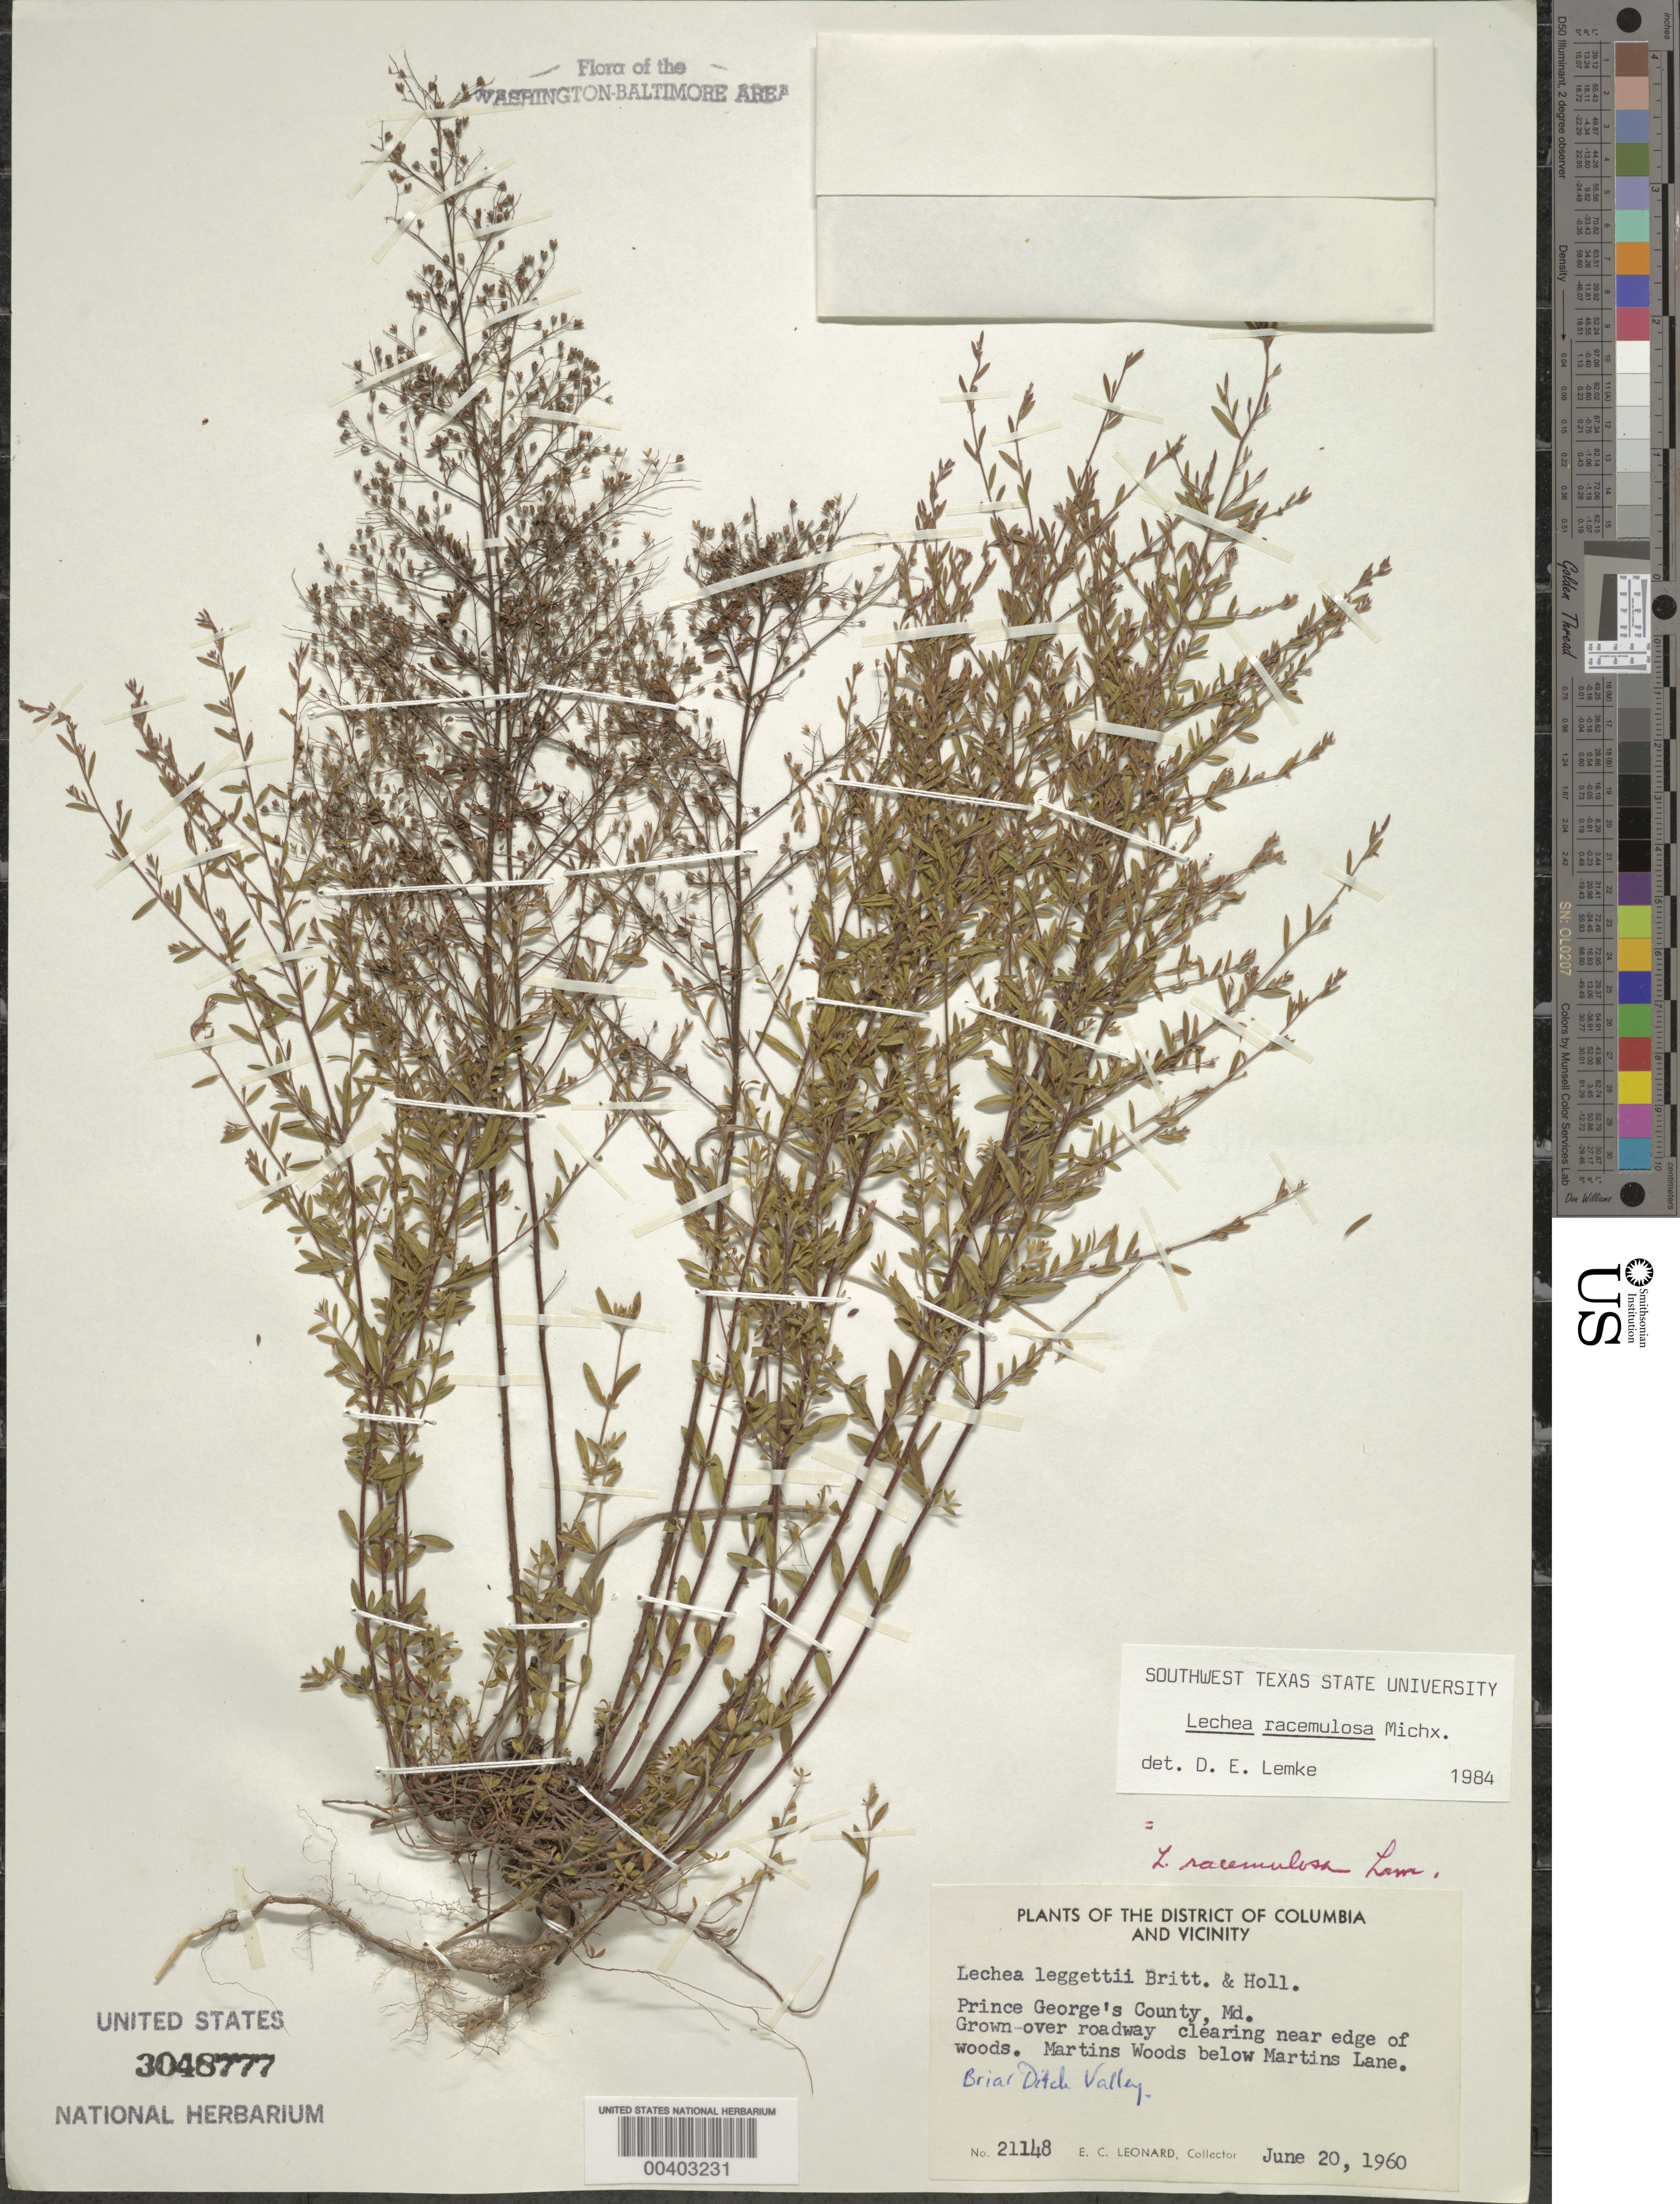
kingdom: Plantae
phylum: Tracheophyta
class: Magnoliopsida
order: Malvales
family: Cistaceae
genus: Lechea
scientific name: Lechea racemulosa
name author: Michx.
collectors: E. C. Leonard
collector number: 21148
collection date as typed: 20 Jun 1960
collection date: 1960-06-20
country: United States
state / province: Maryland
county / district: Prince George's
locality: Briar Ditch Valley, Martins Woods, below Martins Lane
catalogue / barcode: US 3048777